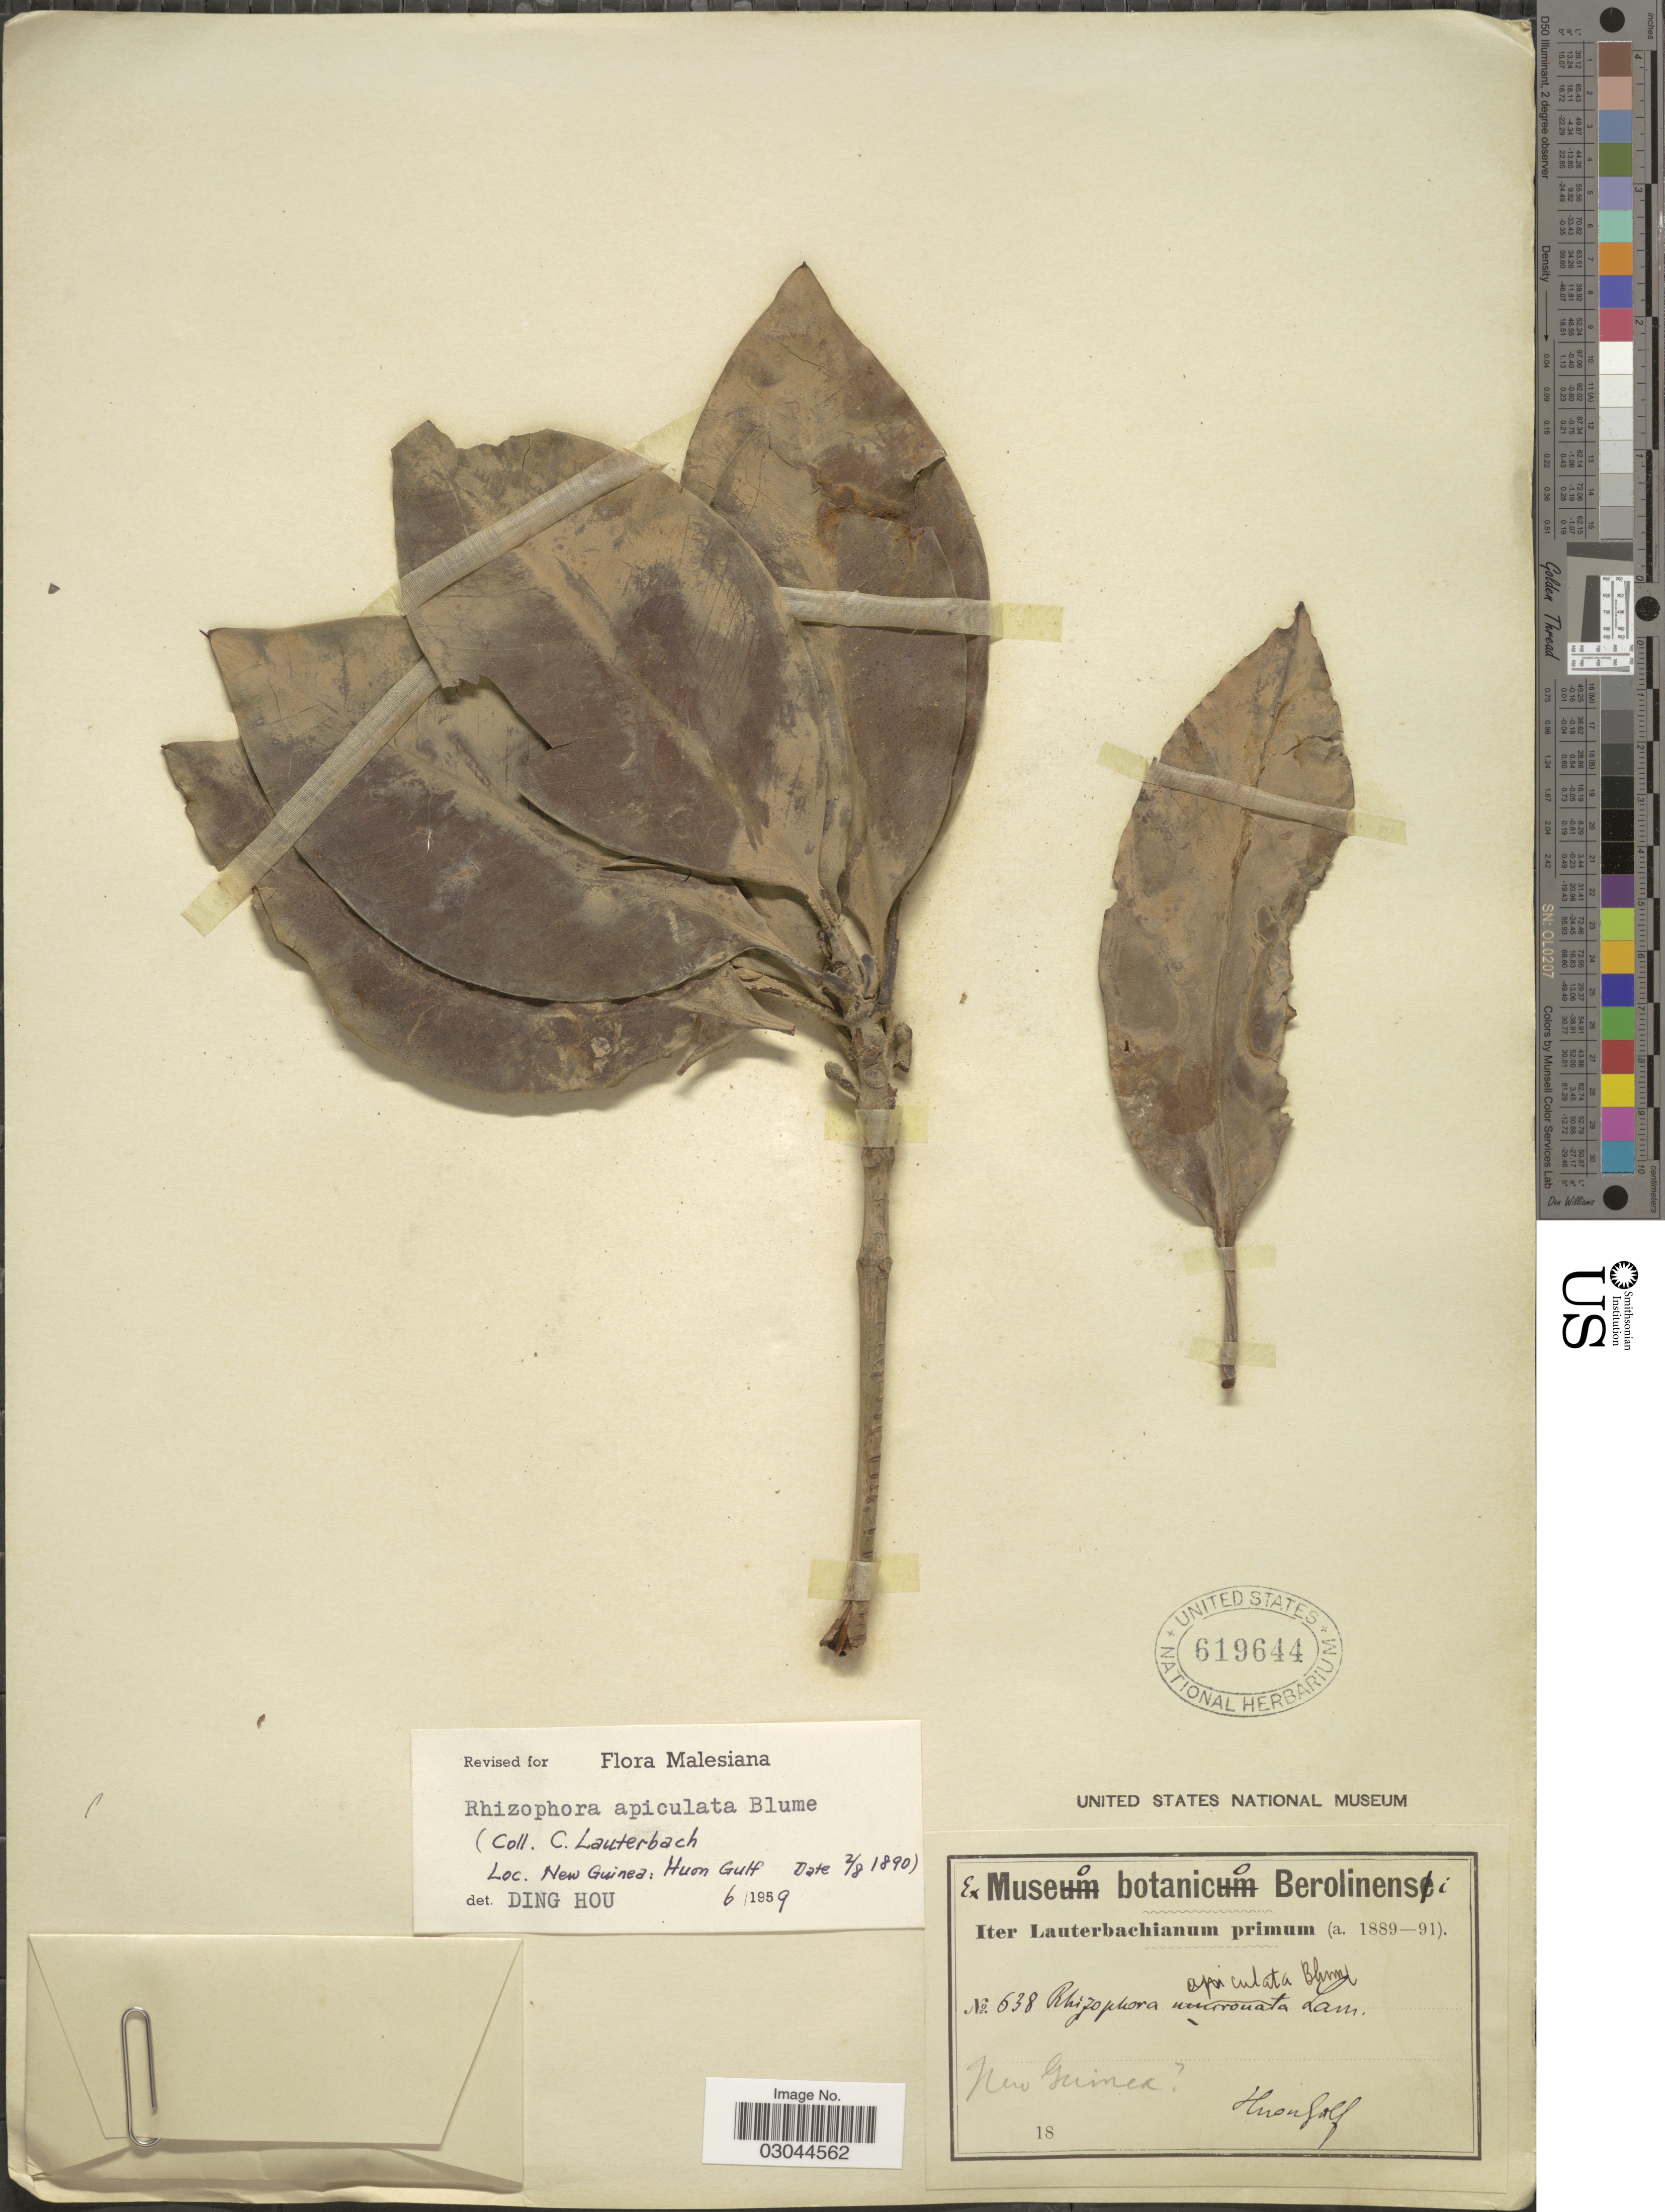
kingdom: Plantae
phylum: Tracheophyta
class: Magnoliopsida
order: Malpighiales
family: Rhizophoraceae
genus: Rhizophora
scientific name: Rhizophora apiculata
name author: Blume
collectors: H. Golf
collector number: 638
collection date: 1889/1891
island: New Guinea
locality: New Guinea [unsure placement].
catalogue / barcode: US 619644